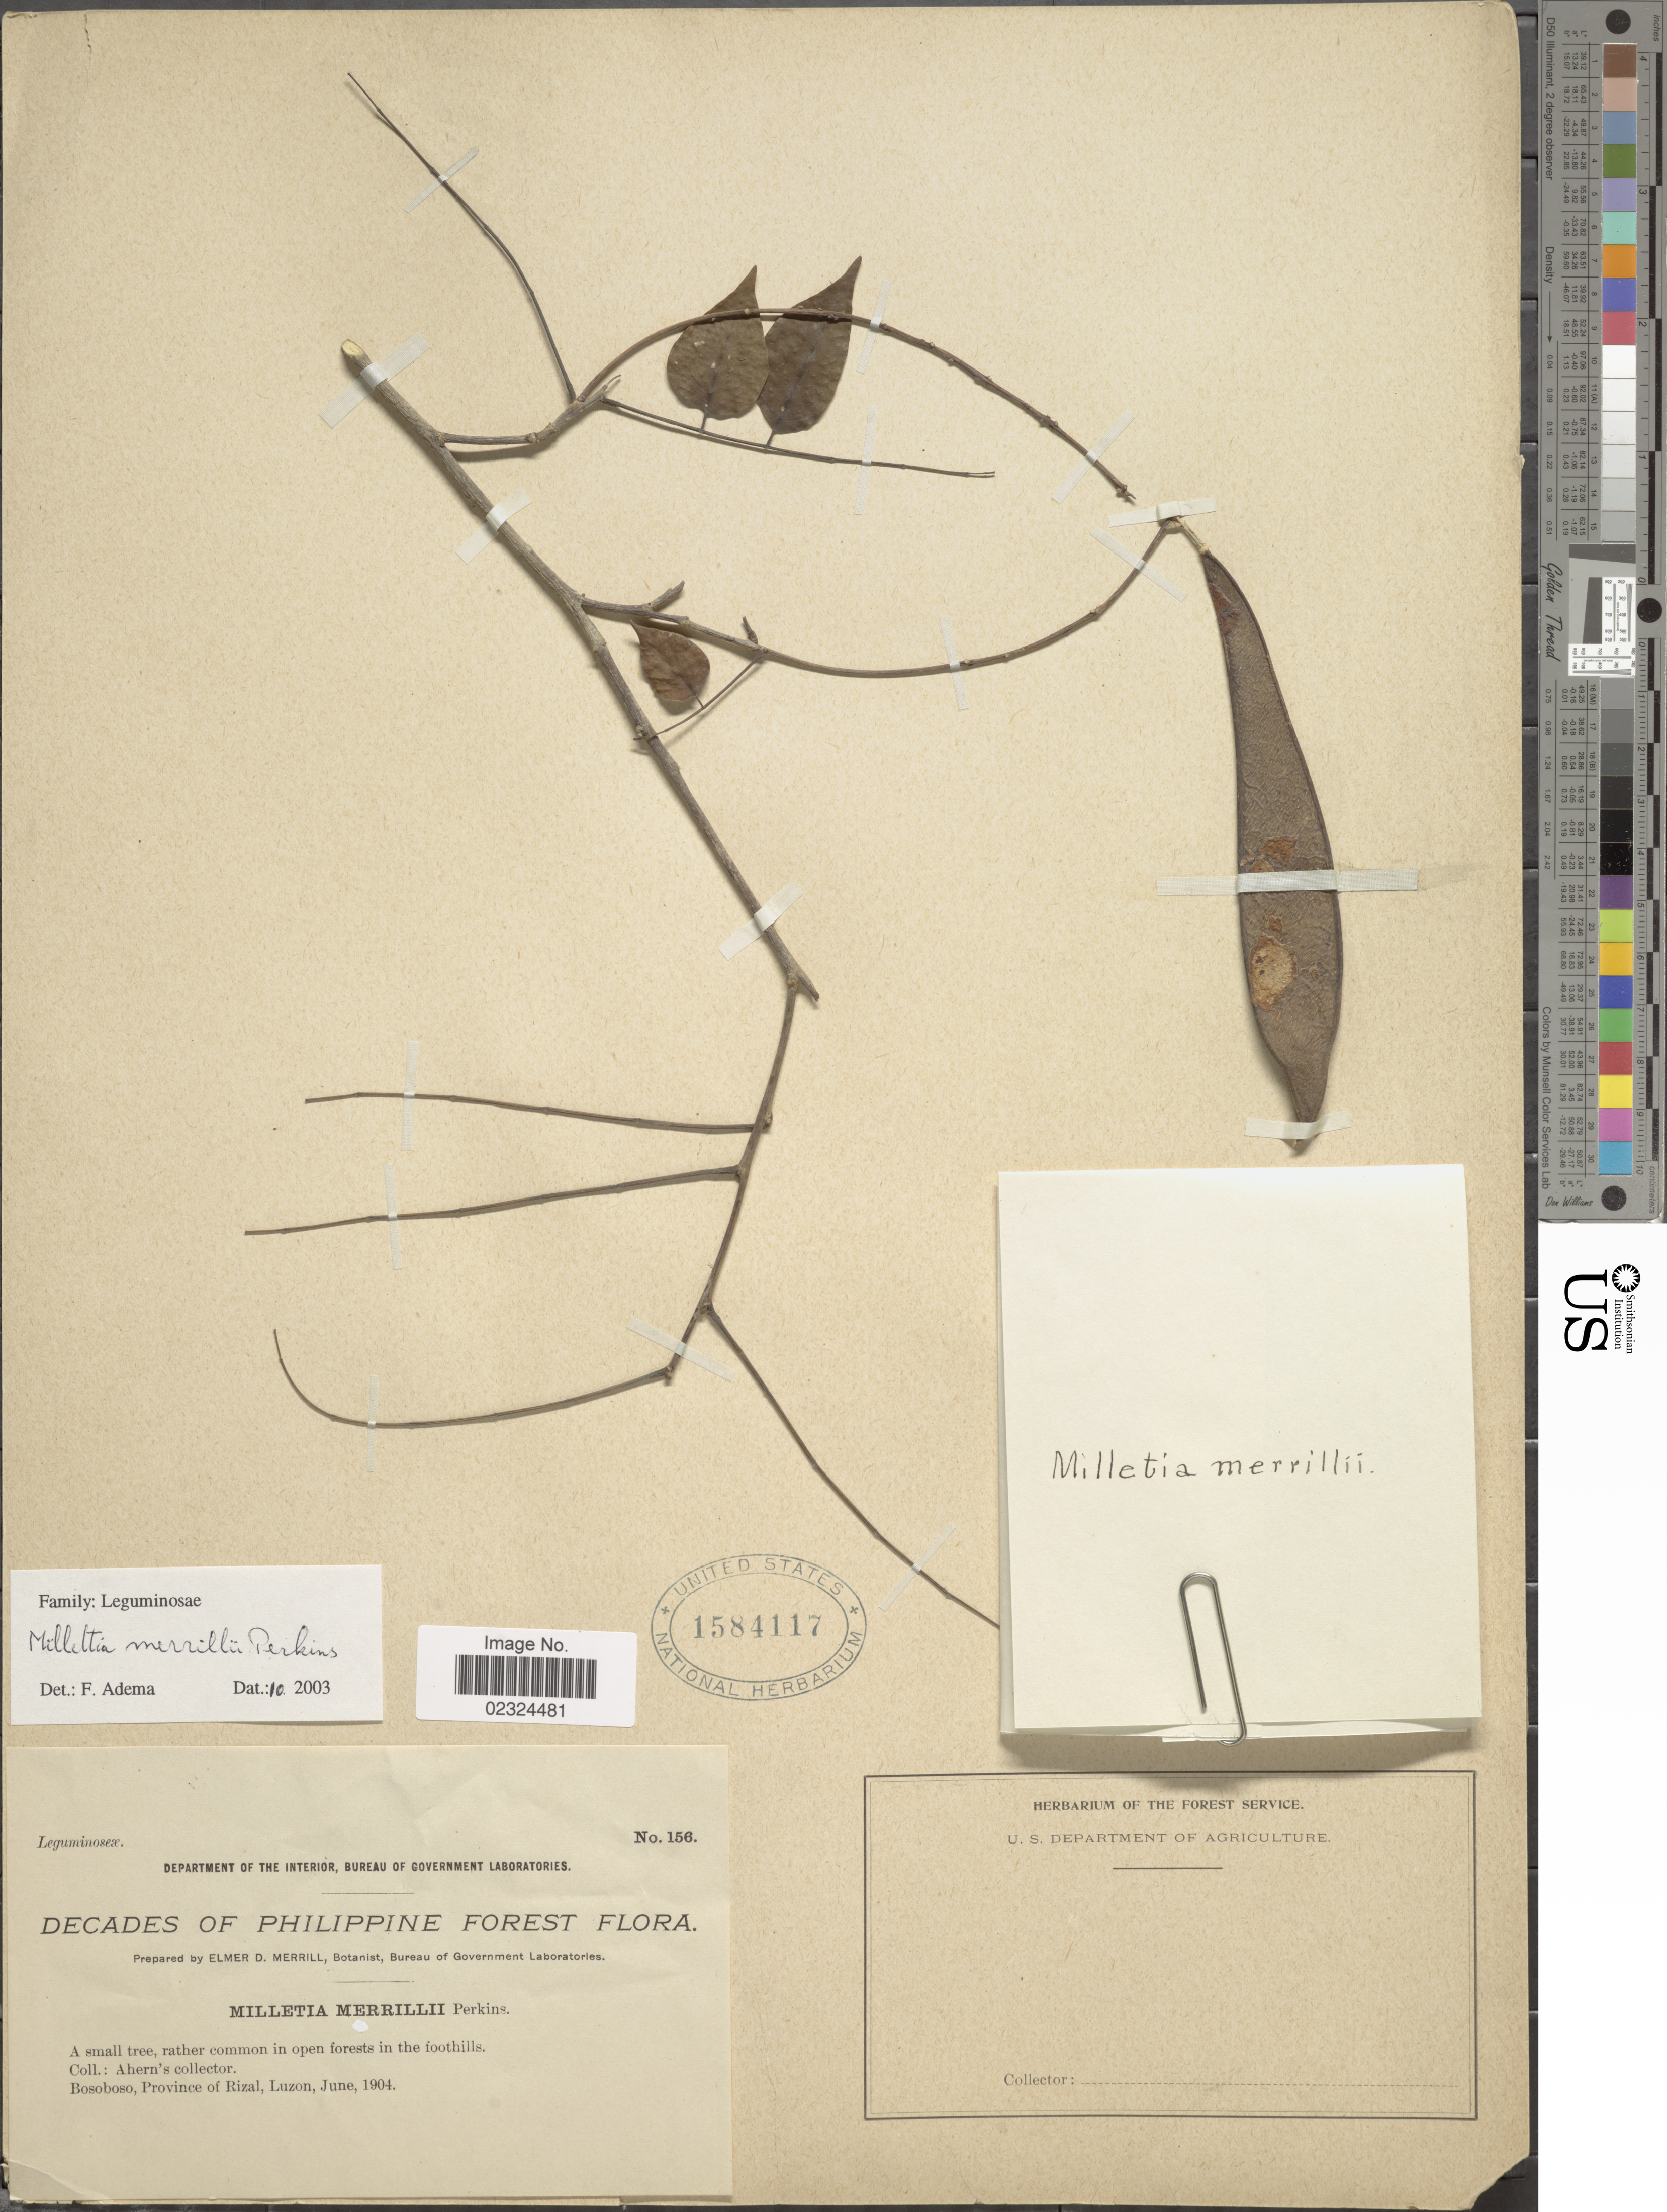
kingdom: Plantae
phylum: Tracheophyta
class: Magnoliopsida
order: Fabales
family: Fabaceae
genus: Millettia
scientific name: Millettia merrillii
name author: Perkins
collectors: Ahern's collector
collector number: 156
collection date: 1904-06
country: Philippines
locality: Bosoboso, Province of Rizal. Luzon. Philippine Forest.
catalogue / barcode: US 1584117